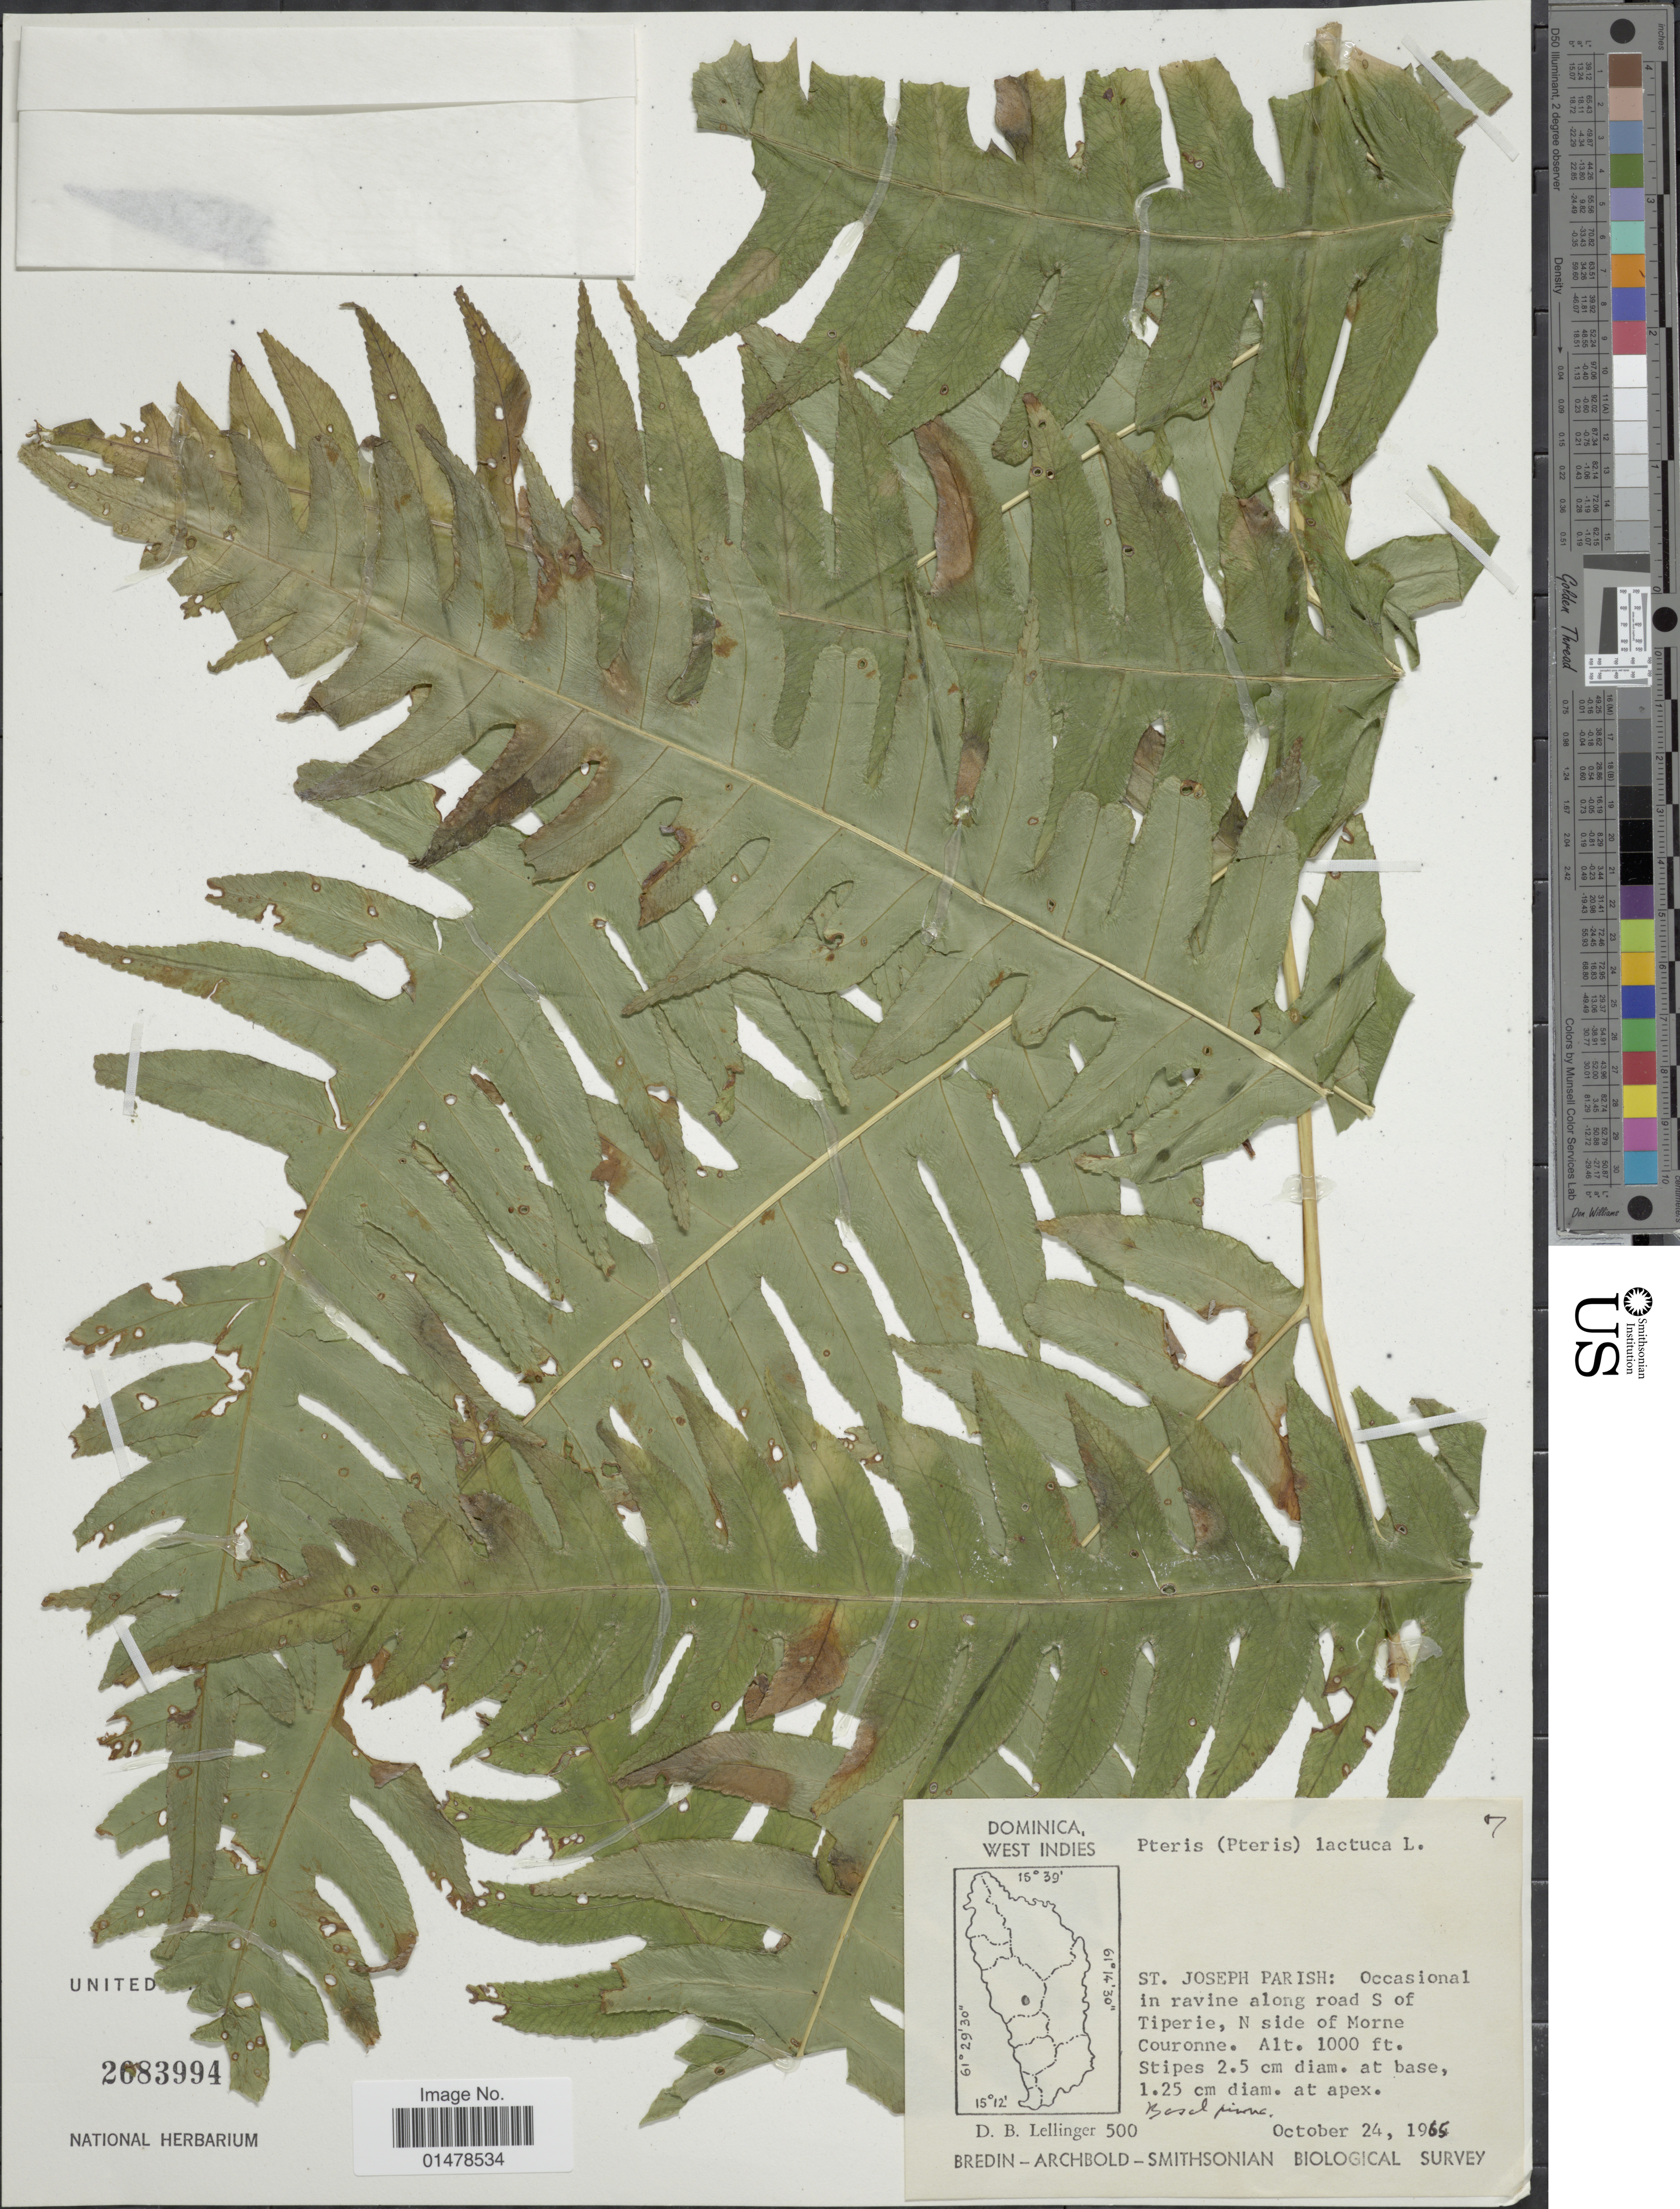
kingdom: Plantae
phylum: Tracheophyta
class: Polypodiopsida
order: Polypodiales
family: Pteridaceae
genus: Pteris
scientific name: Pteris arborea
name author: L.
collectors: D. B. Lellinger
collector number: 500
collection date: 1965-10-24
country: Dominica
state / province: St. Joseph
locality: St Joseph Parish: Occasional in ravine along road S of Tiperie, N side of Morne Couronne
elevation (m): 305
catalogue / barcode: US 2683994